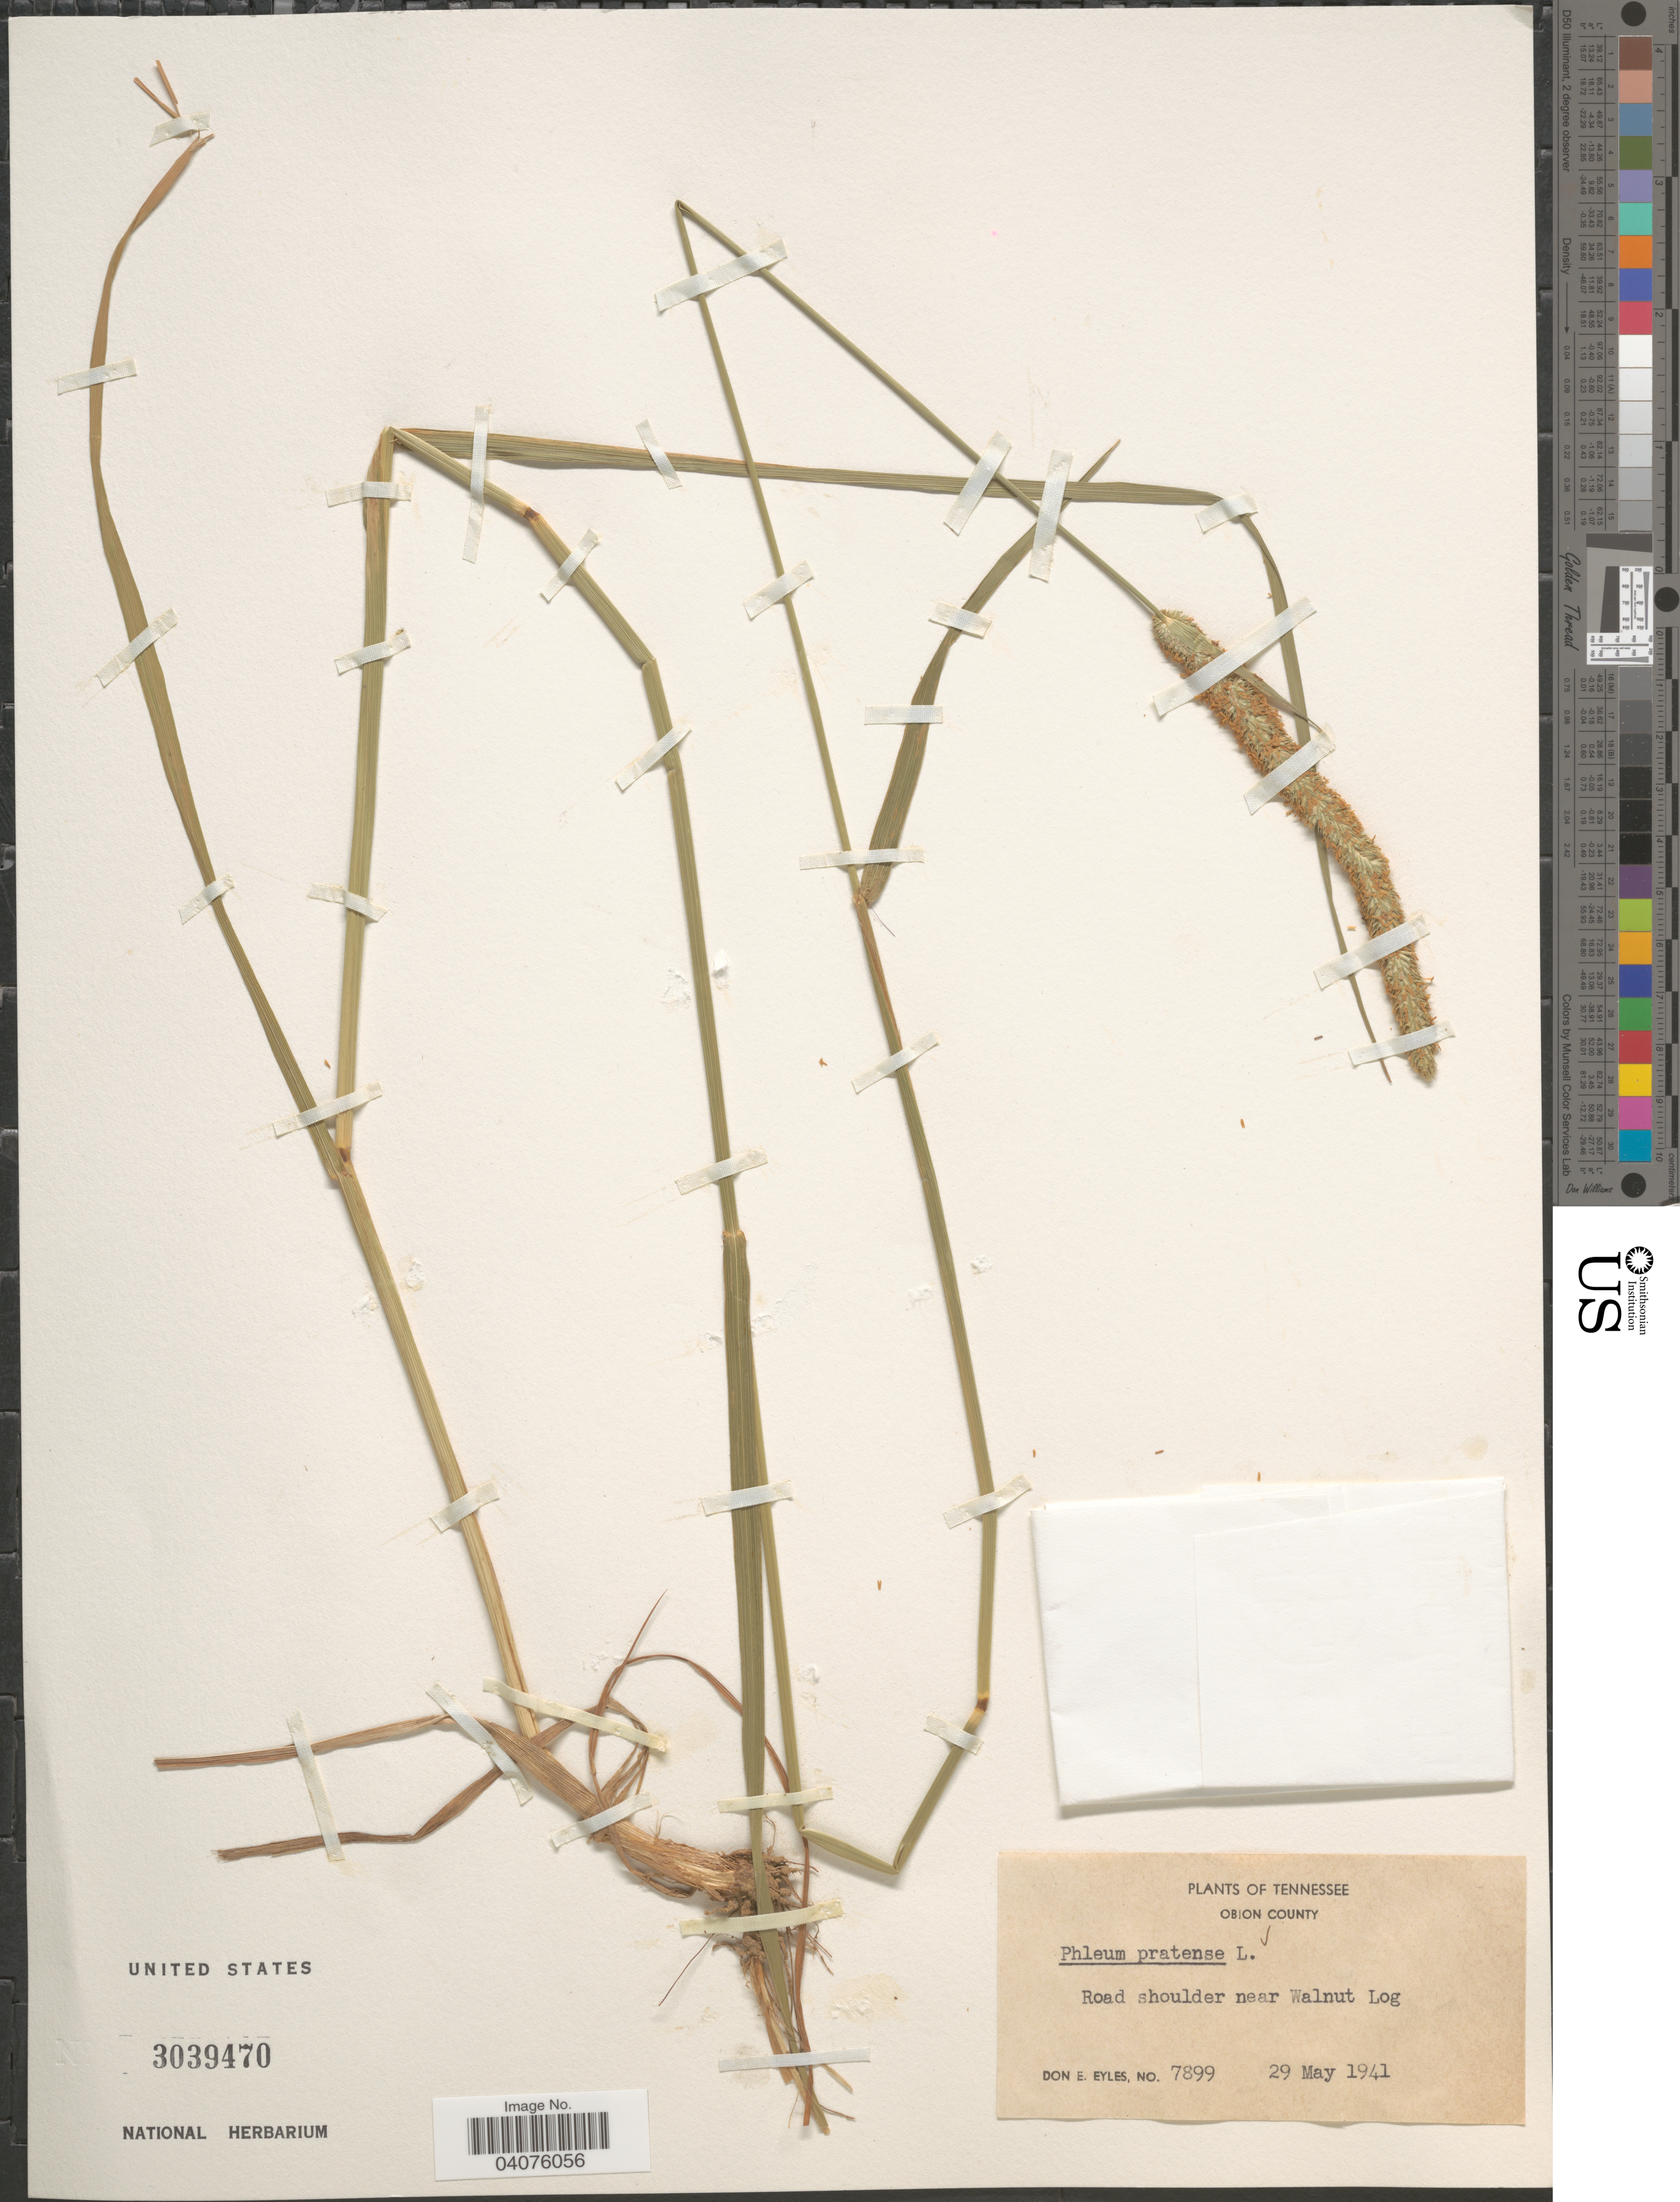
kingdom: Plantae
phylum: Tracheophyta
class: Liliopsida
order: Poales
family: Poaceae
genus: Phleum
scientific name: Phleum pratense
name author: L.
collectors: D. Eyles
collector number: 7899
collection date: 1941-05-29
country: United States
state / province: Tennessee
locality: Obion County. Road shoulder near Walnut Log.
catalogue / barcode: US 3039470